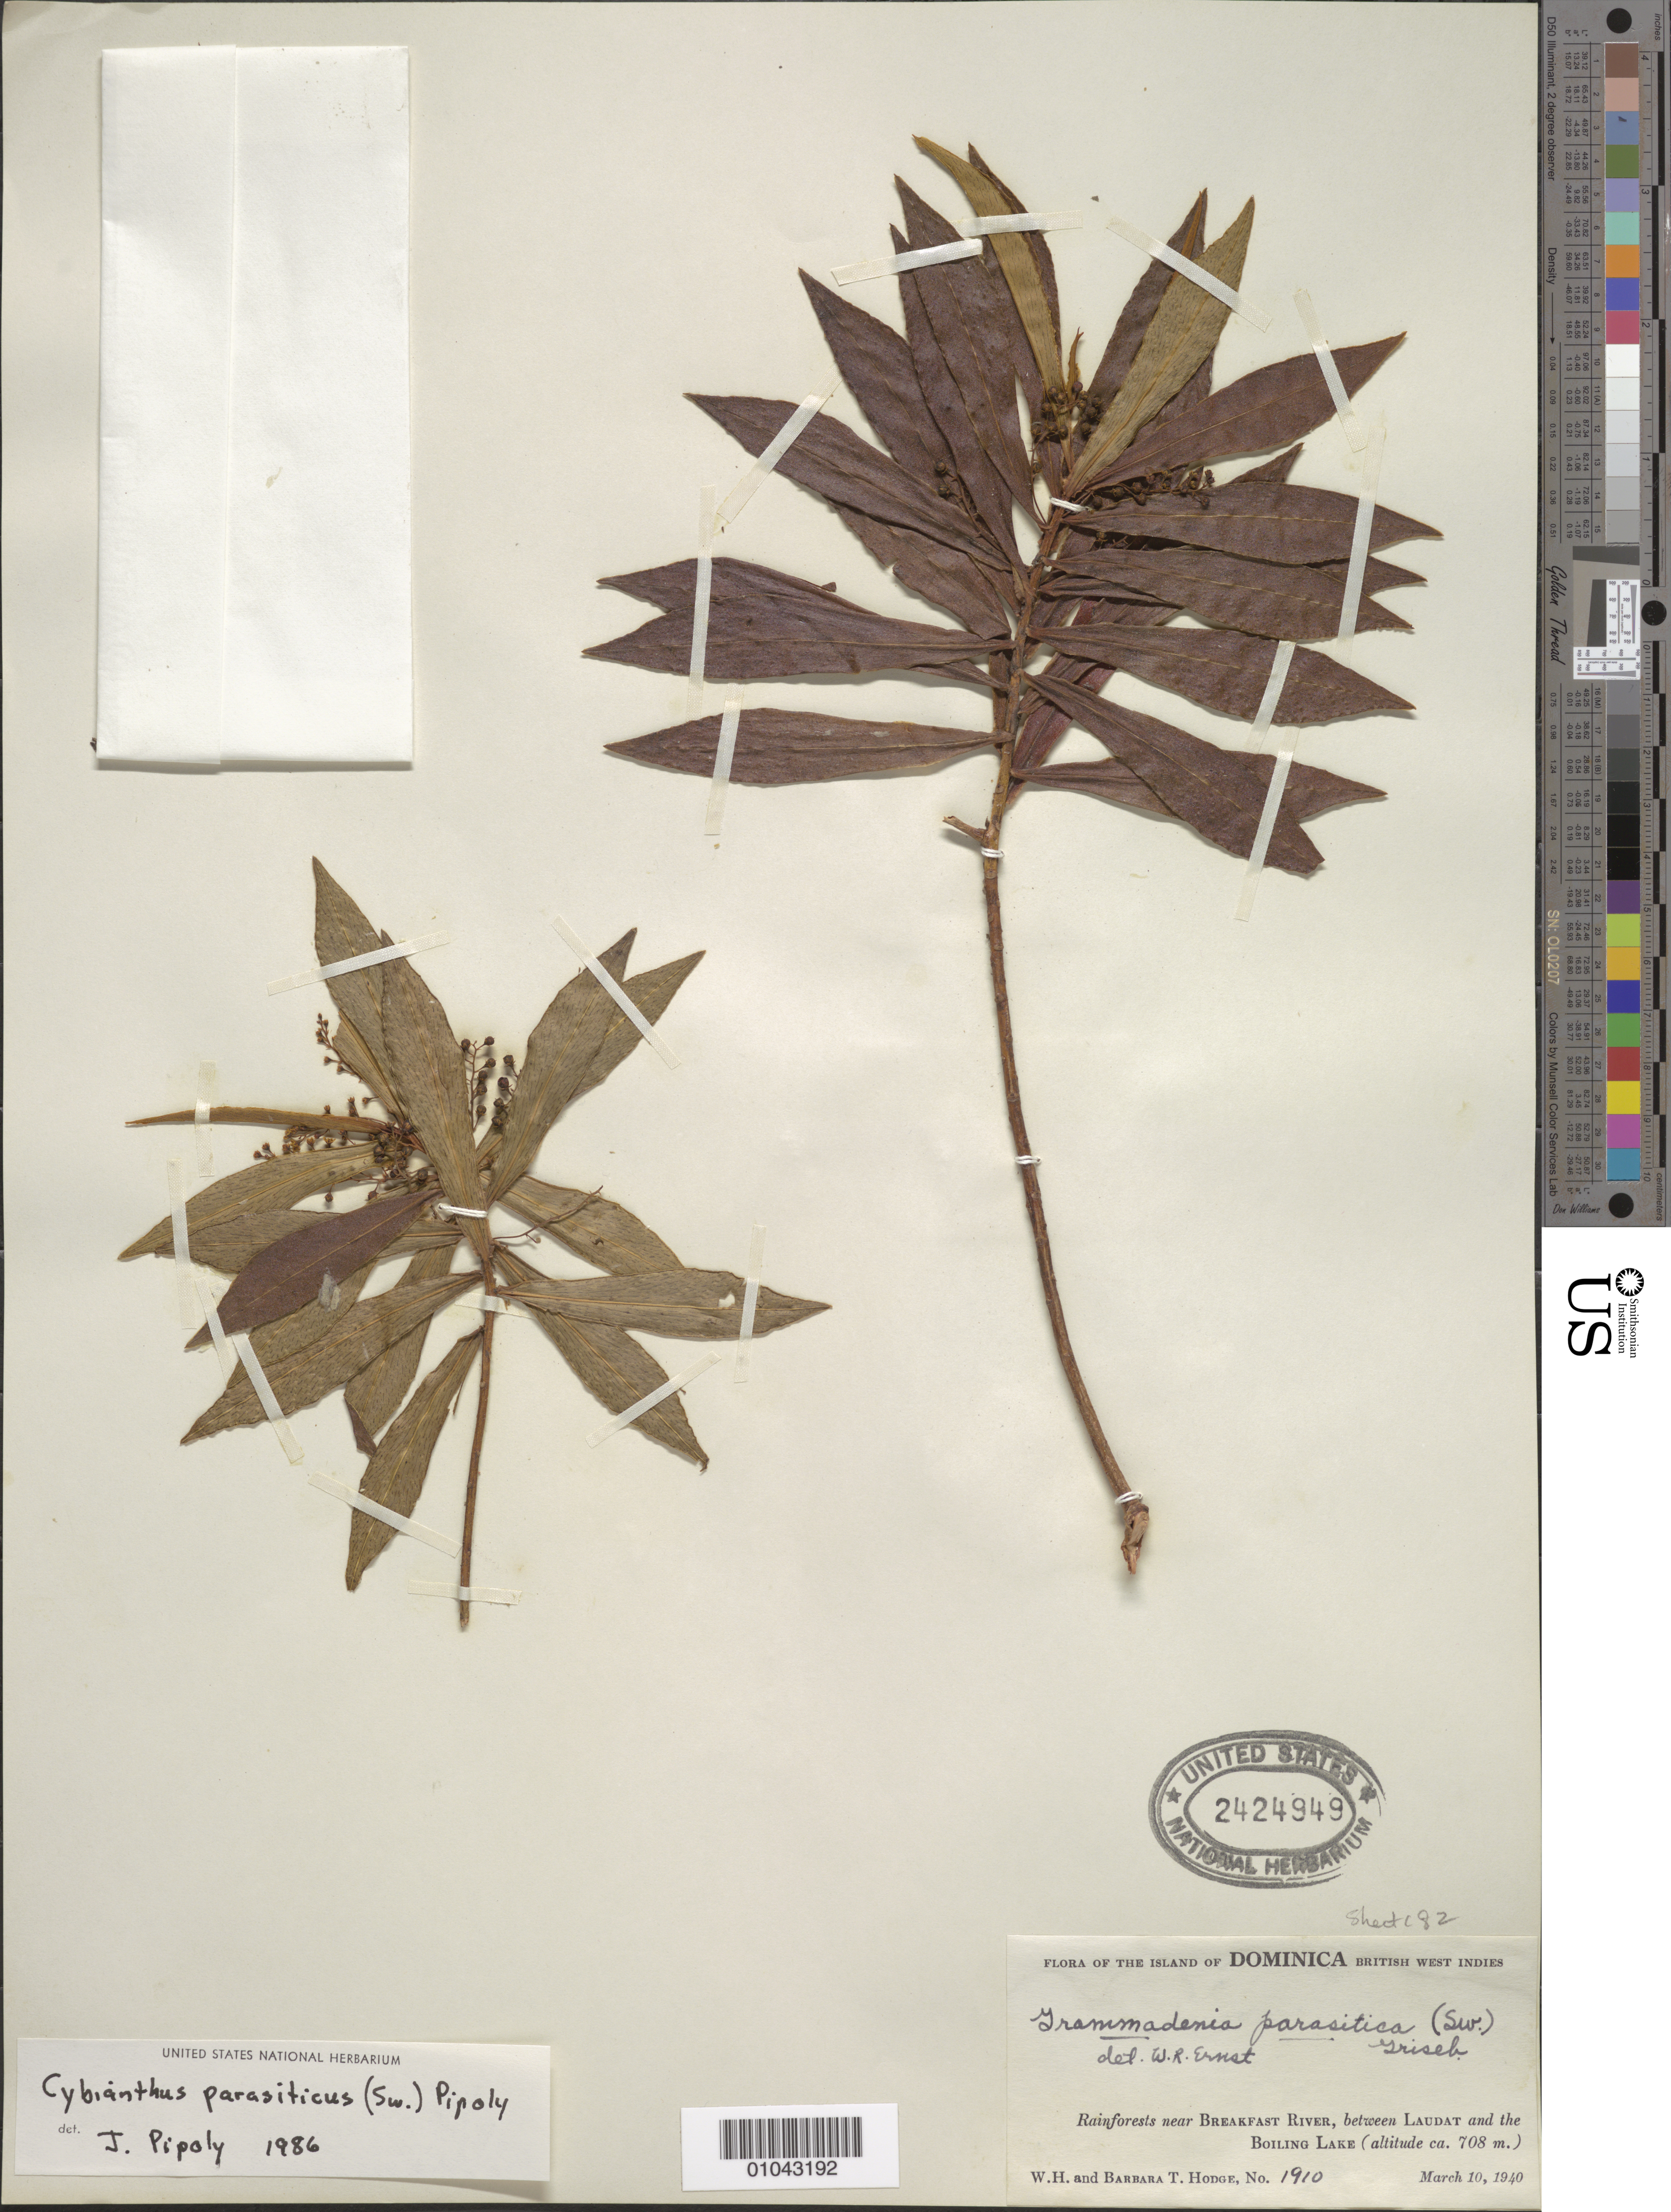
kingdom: Plantae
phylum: Tracheophyta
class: Magnoliopsida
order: Ericales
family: Primulaceae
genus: Cybianthus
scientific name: Cybianthus parasiticus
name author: (Sw.) Pipoly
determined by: Pipoly, J. J., III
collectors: W. Hodge & B. Hodge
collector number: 1910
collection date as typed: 10 Mar 1940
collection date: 1940-03-10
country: Dominica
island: Dominica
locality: Breakfast River, between Laudat and the Boiling lake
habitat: Rainforests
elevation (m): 708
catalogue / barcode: US 2424949